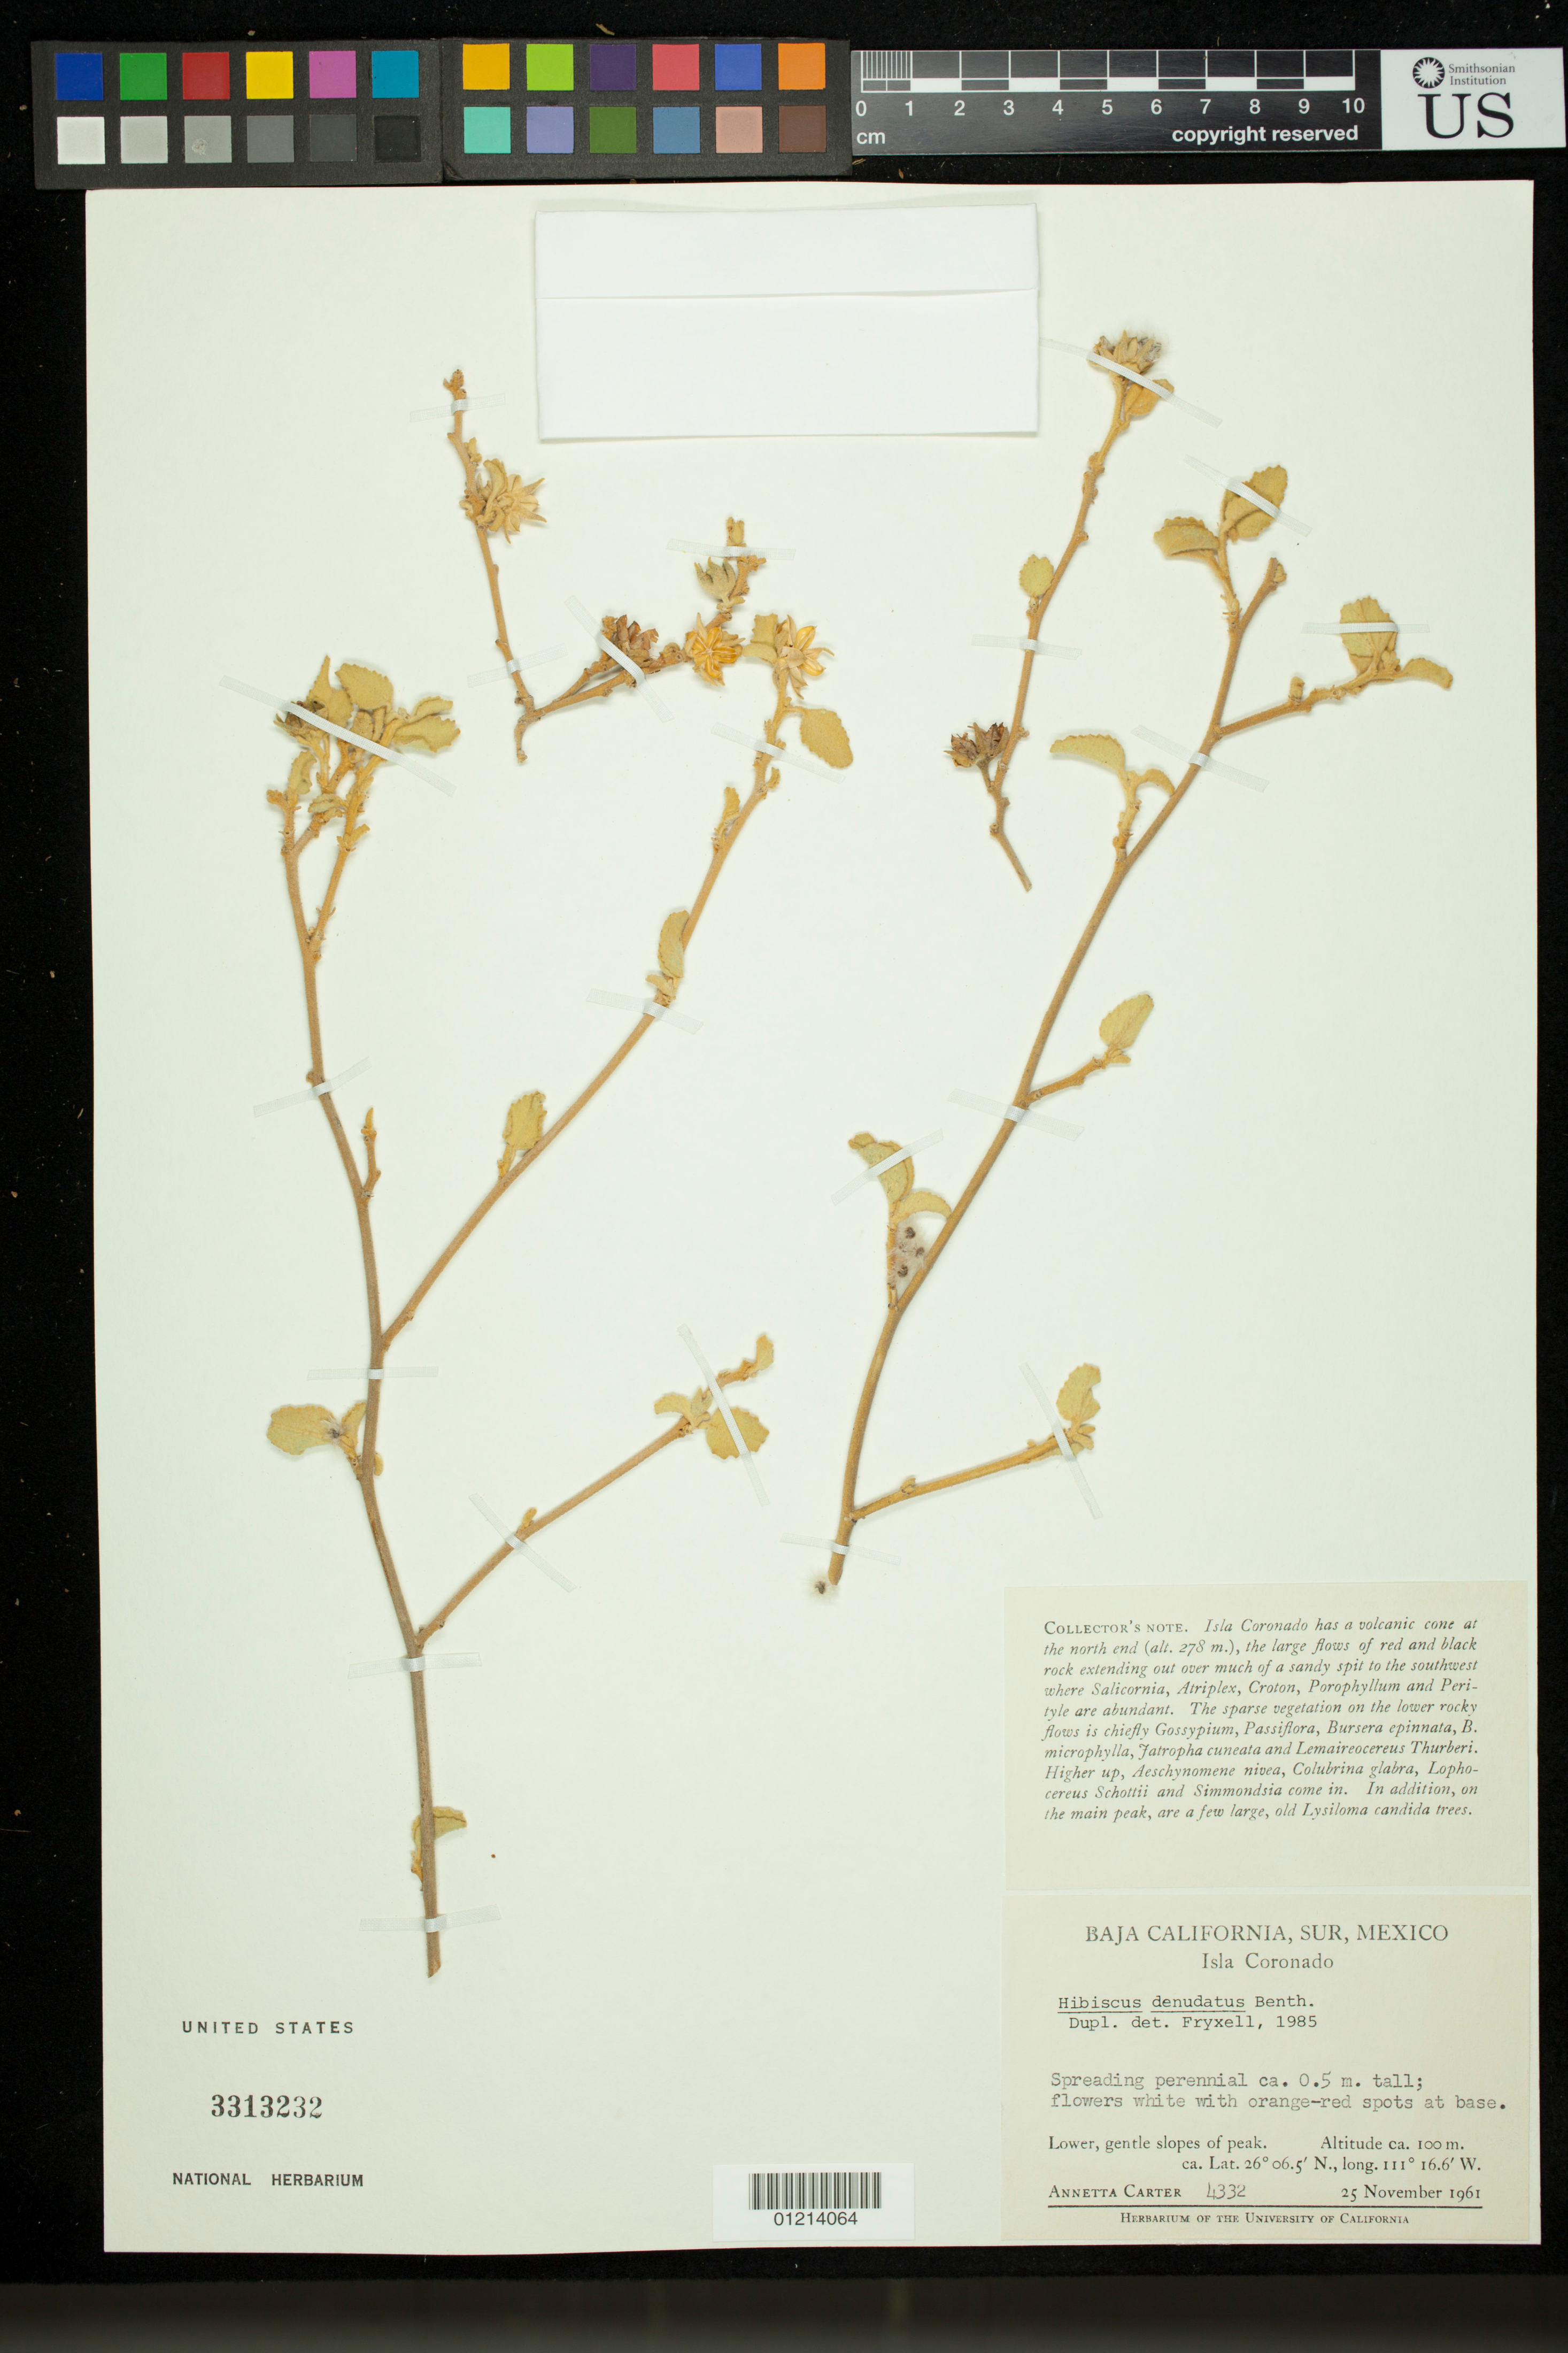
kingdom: Plantae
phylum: Tracheophyta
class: Magnoliopsida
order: Malvales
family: Malvaceae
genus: Hibiscus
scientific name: Hibiscus denudatus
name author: Benth.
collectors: A. M. Carter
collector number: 4332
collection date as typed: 25 Nov 1961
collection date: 1961-11-25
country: Mexico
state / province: Baja California Sur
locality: Baja California, Sur, Mexico: Isla Coronado. Lower, gentle slopes of peak.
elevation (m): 100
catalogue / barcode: US 3313232